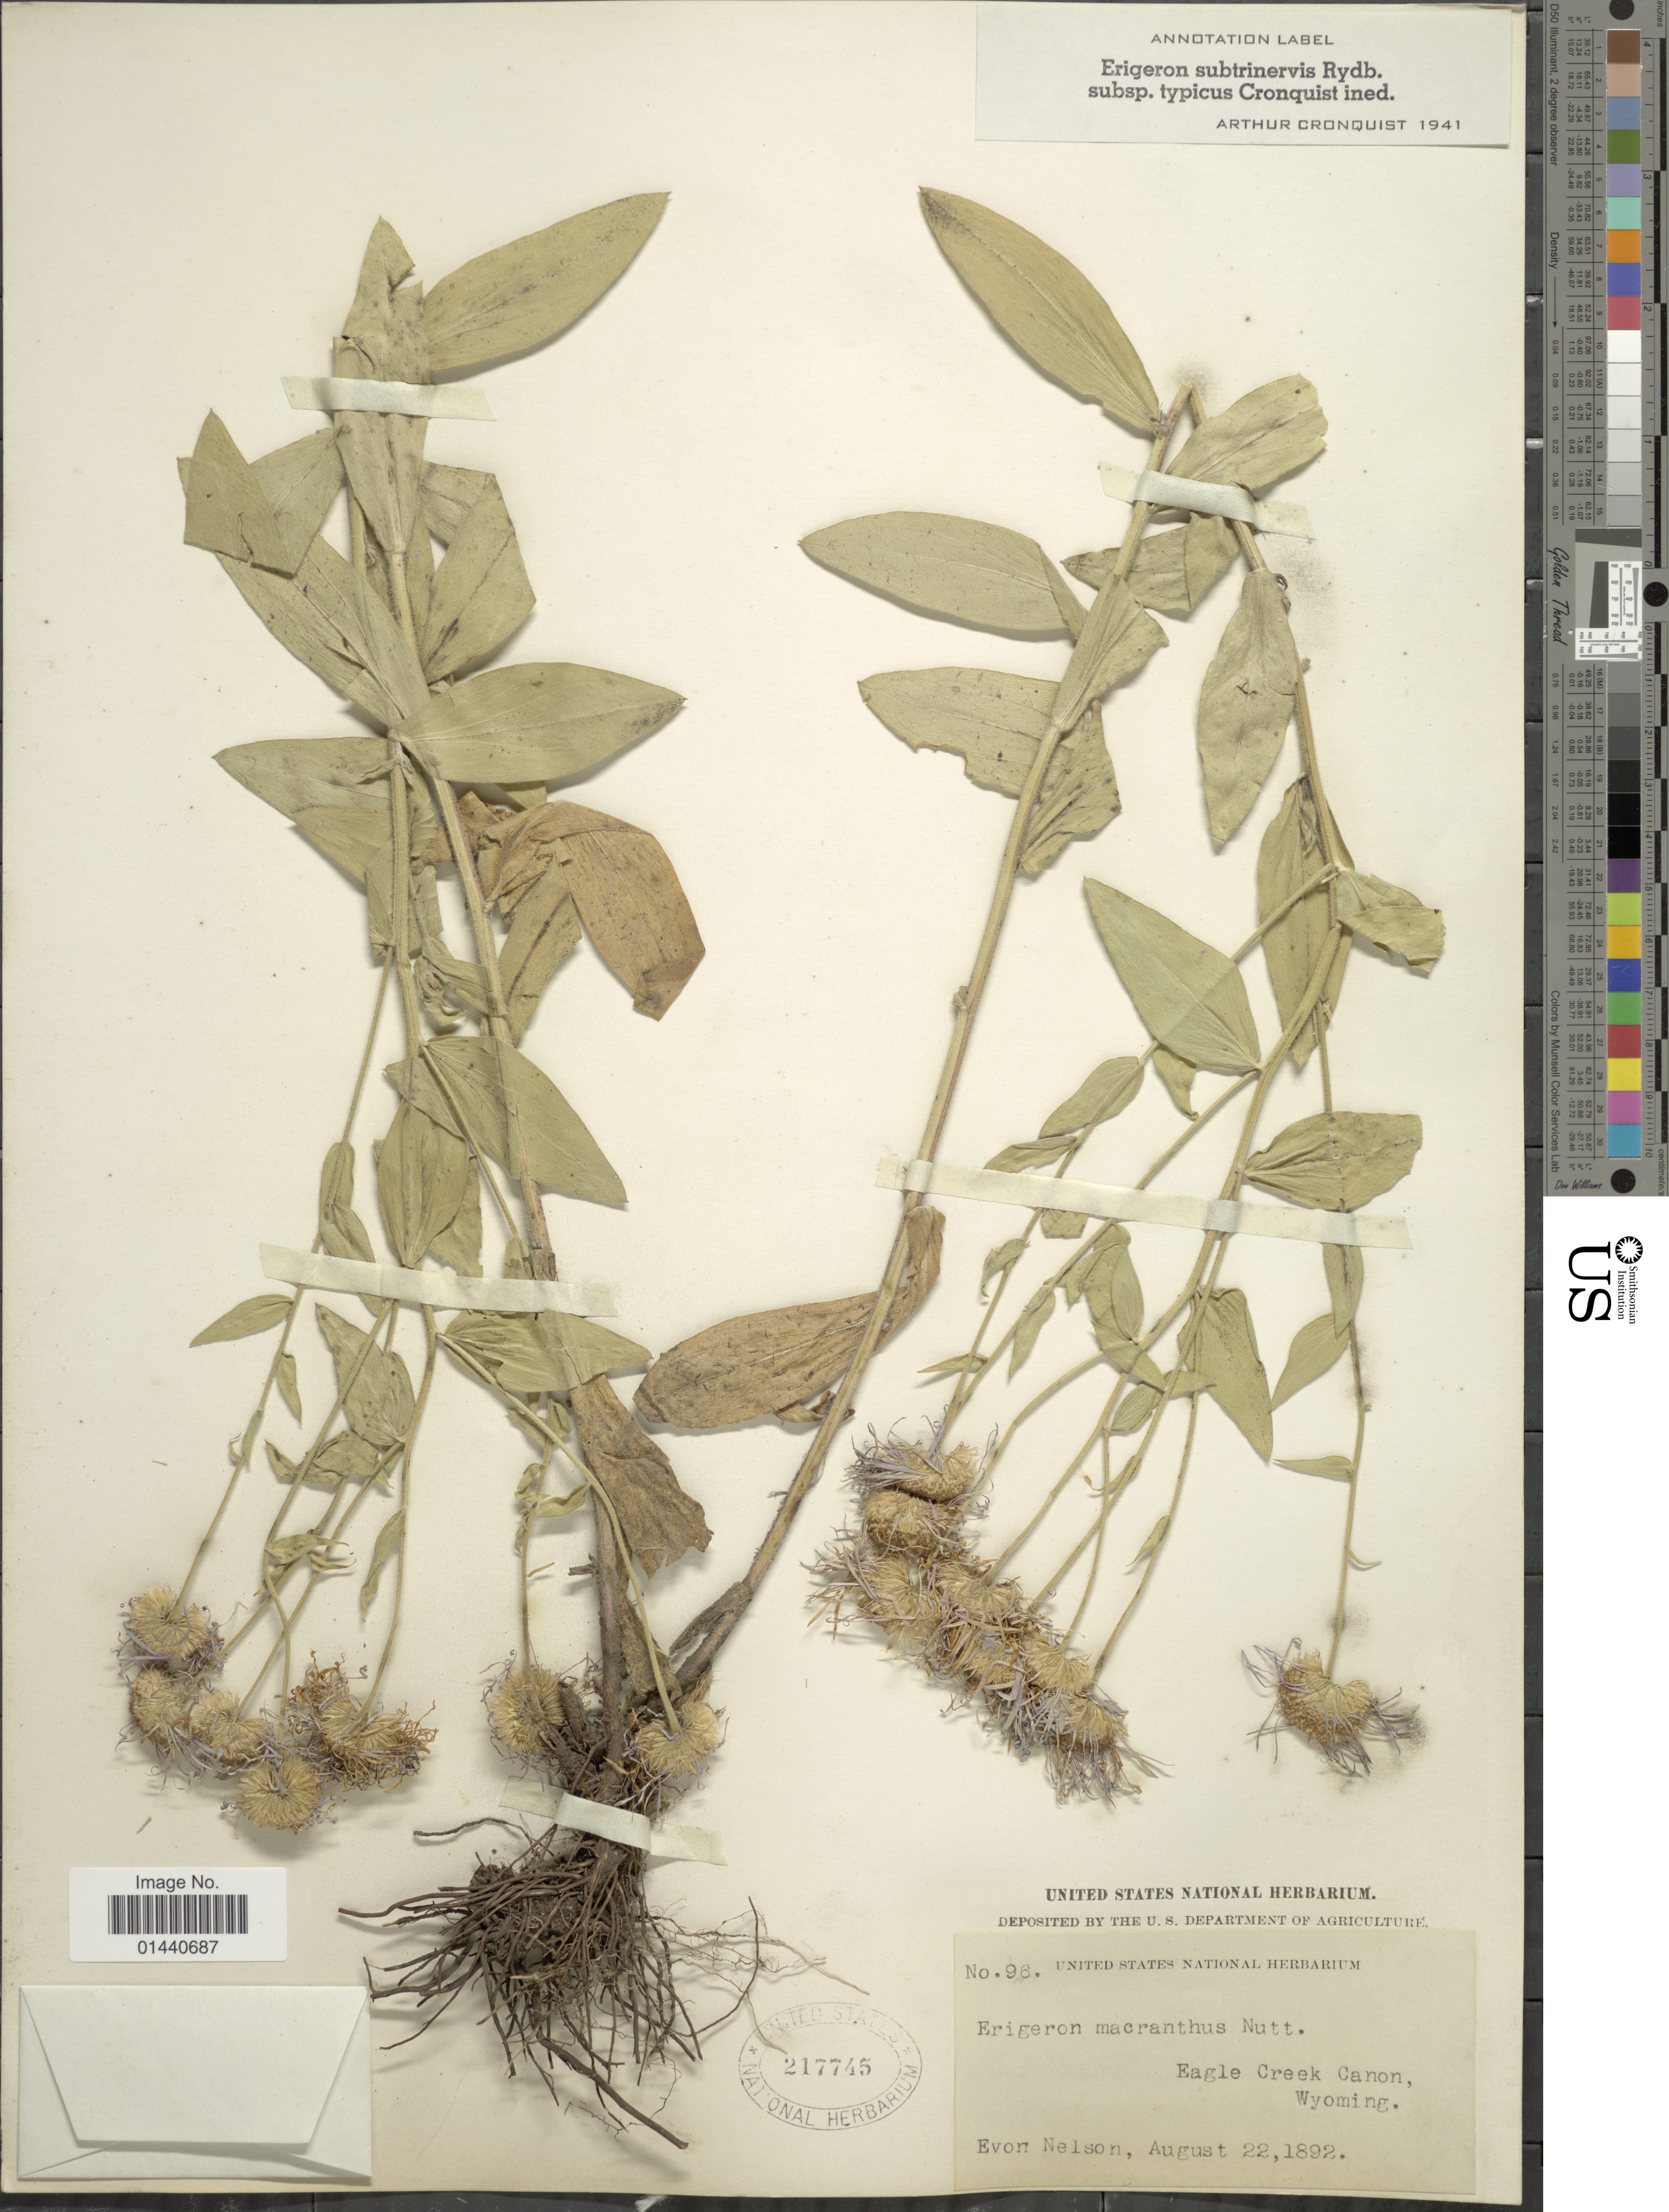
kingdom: Plantae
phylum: Tracheophyta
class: Magnoliopsida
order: Asterales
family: Asteraceae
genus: Erigeron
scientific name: Erigeron subtrinervis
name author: Rydb. ex Porter & Britton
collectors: E. Nelson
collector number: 96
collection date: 1892-08-22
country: United States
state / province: Wyoming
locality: Eagle Creek Canon.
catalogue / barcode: US 217745